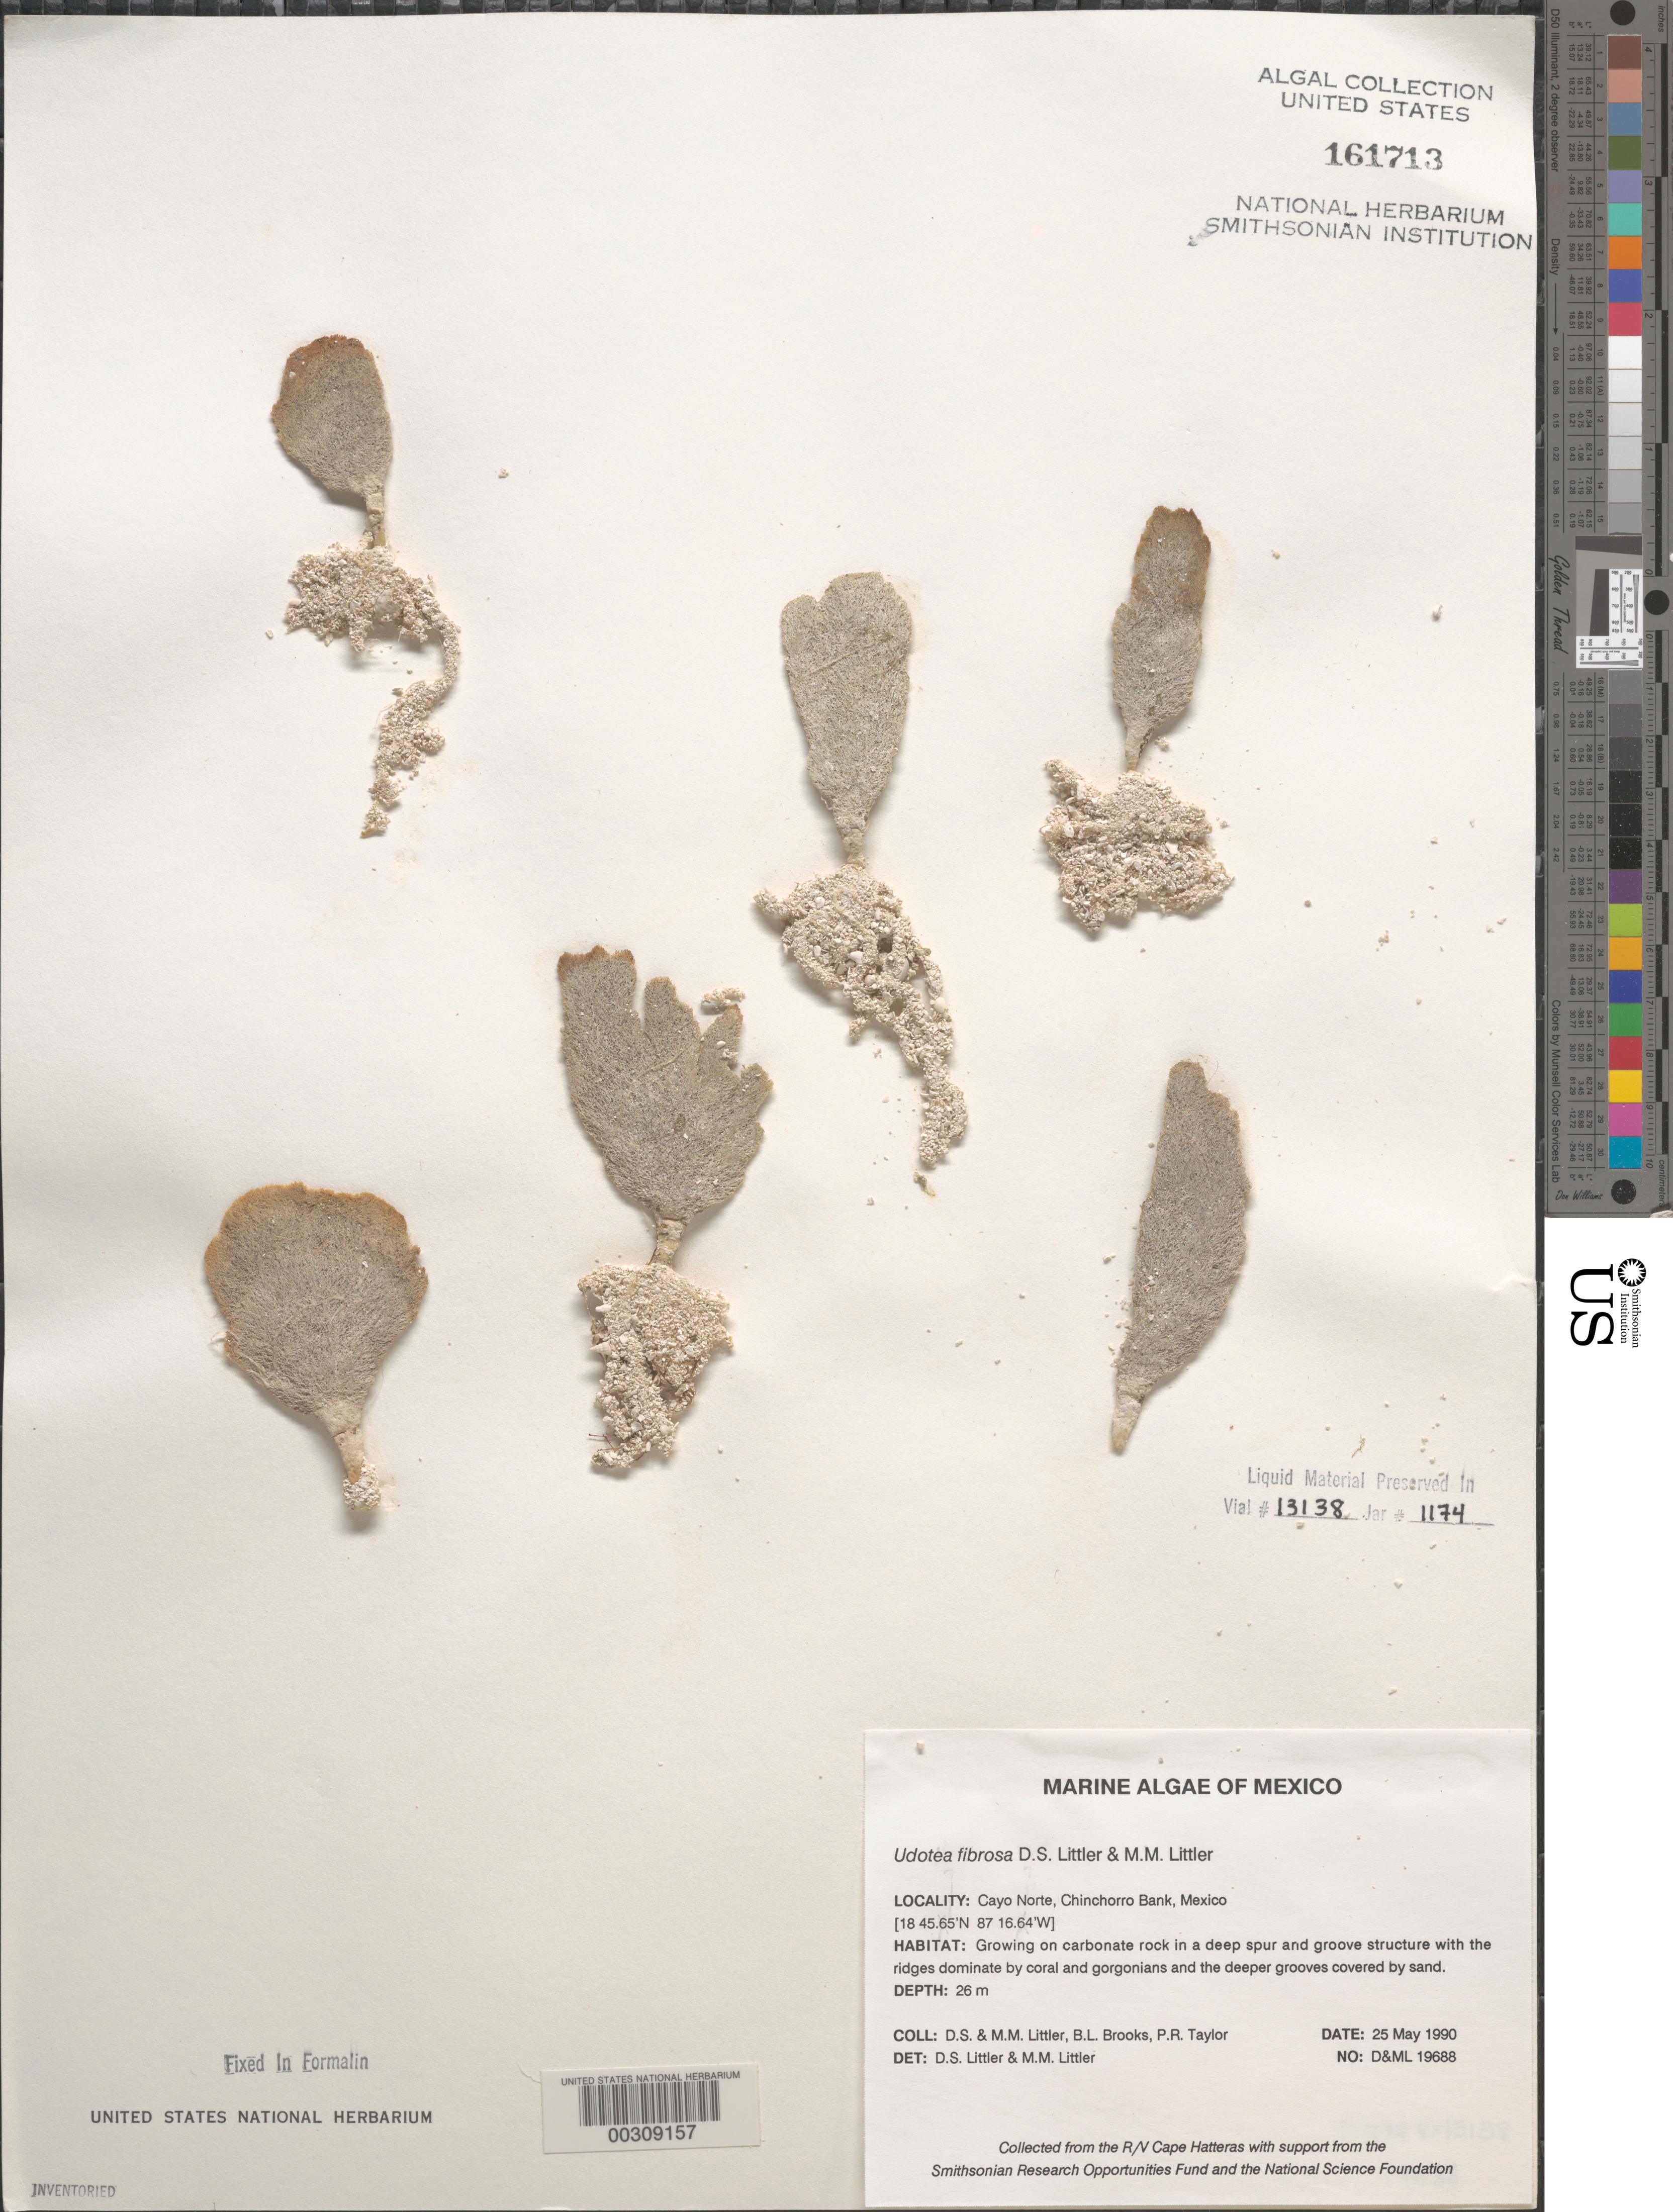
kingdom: Plantae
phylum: Chlorophyta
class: Ulvophyceae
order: Bryopsidales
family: Udoteaceae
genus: Udotea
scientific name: Udotea fibrosa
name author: D.S. Littler & Littler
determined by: Littler, D. S.; Littler, M. M.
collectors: D. S. Littler, M. M. Littler, B. Brooks & P. R. Taylor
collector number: D&ML 19688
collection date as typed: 25 May 1990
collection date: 1990-05-25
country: Mexico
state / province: Quintana Roo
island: Cayo Norte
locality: Chinchorro Bank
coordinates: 18 45.65'N, 87 16.64'W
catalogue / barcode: US 161713